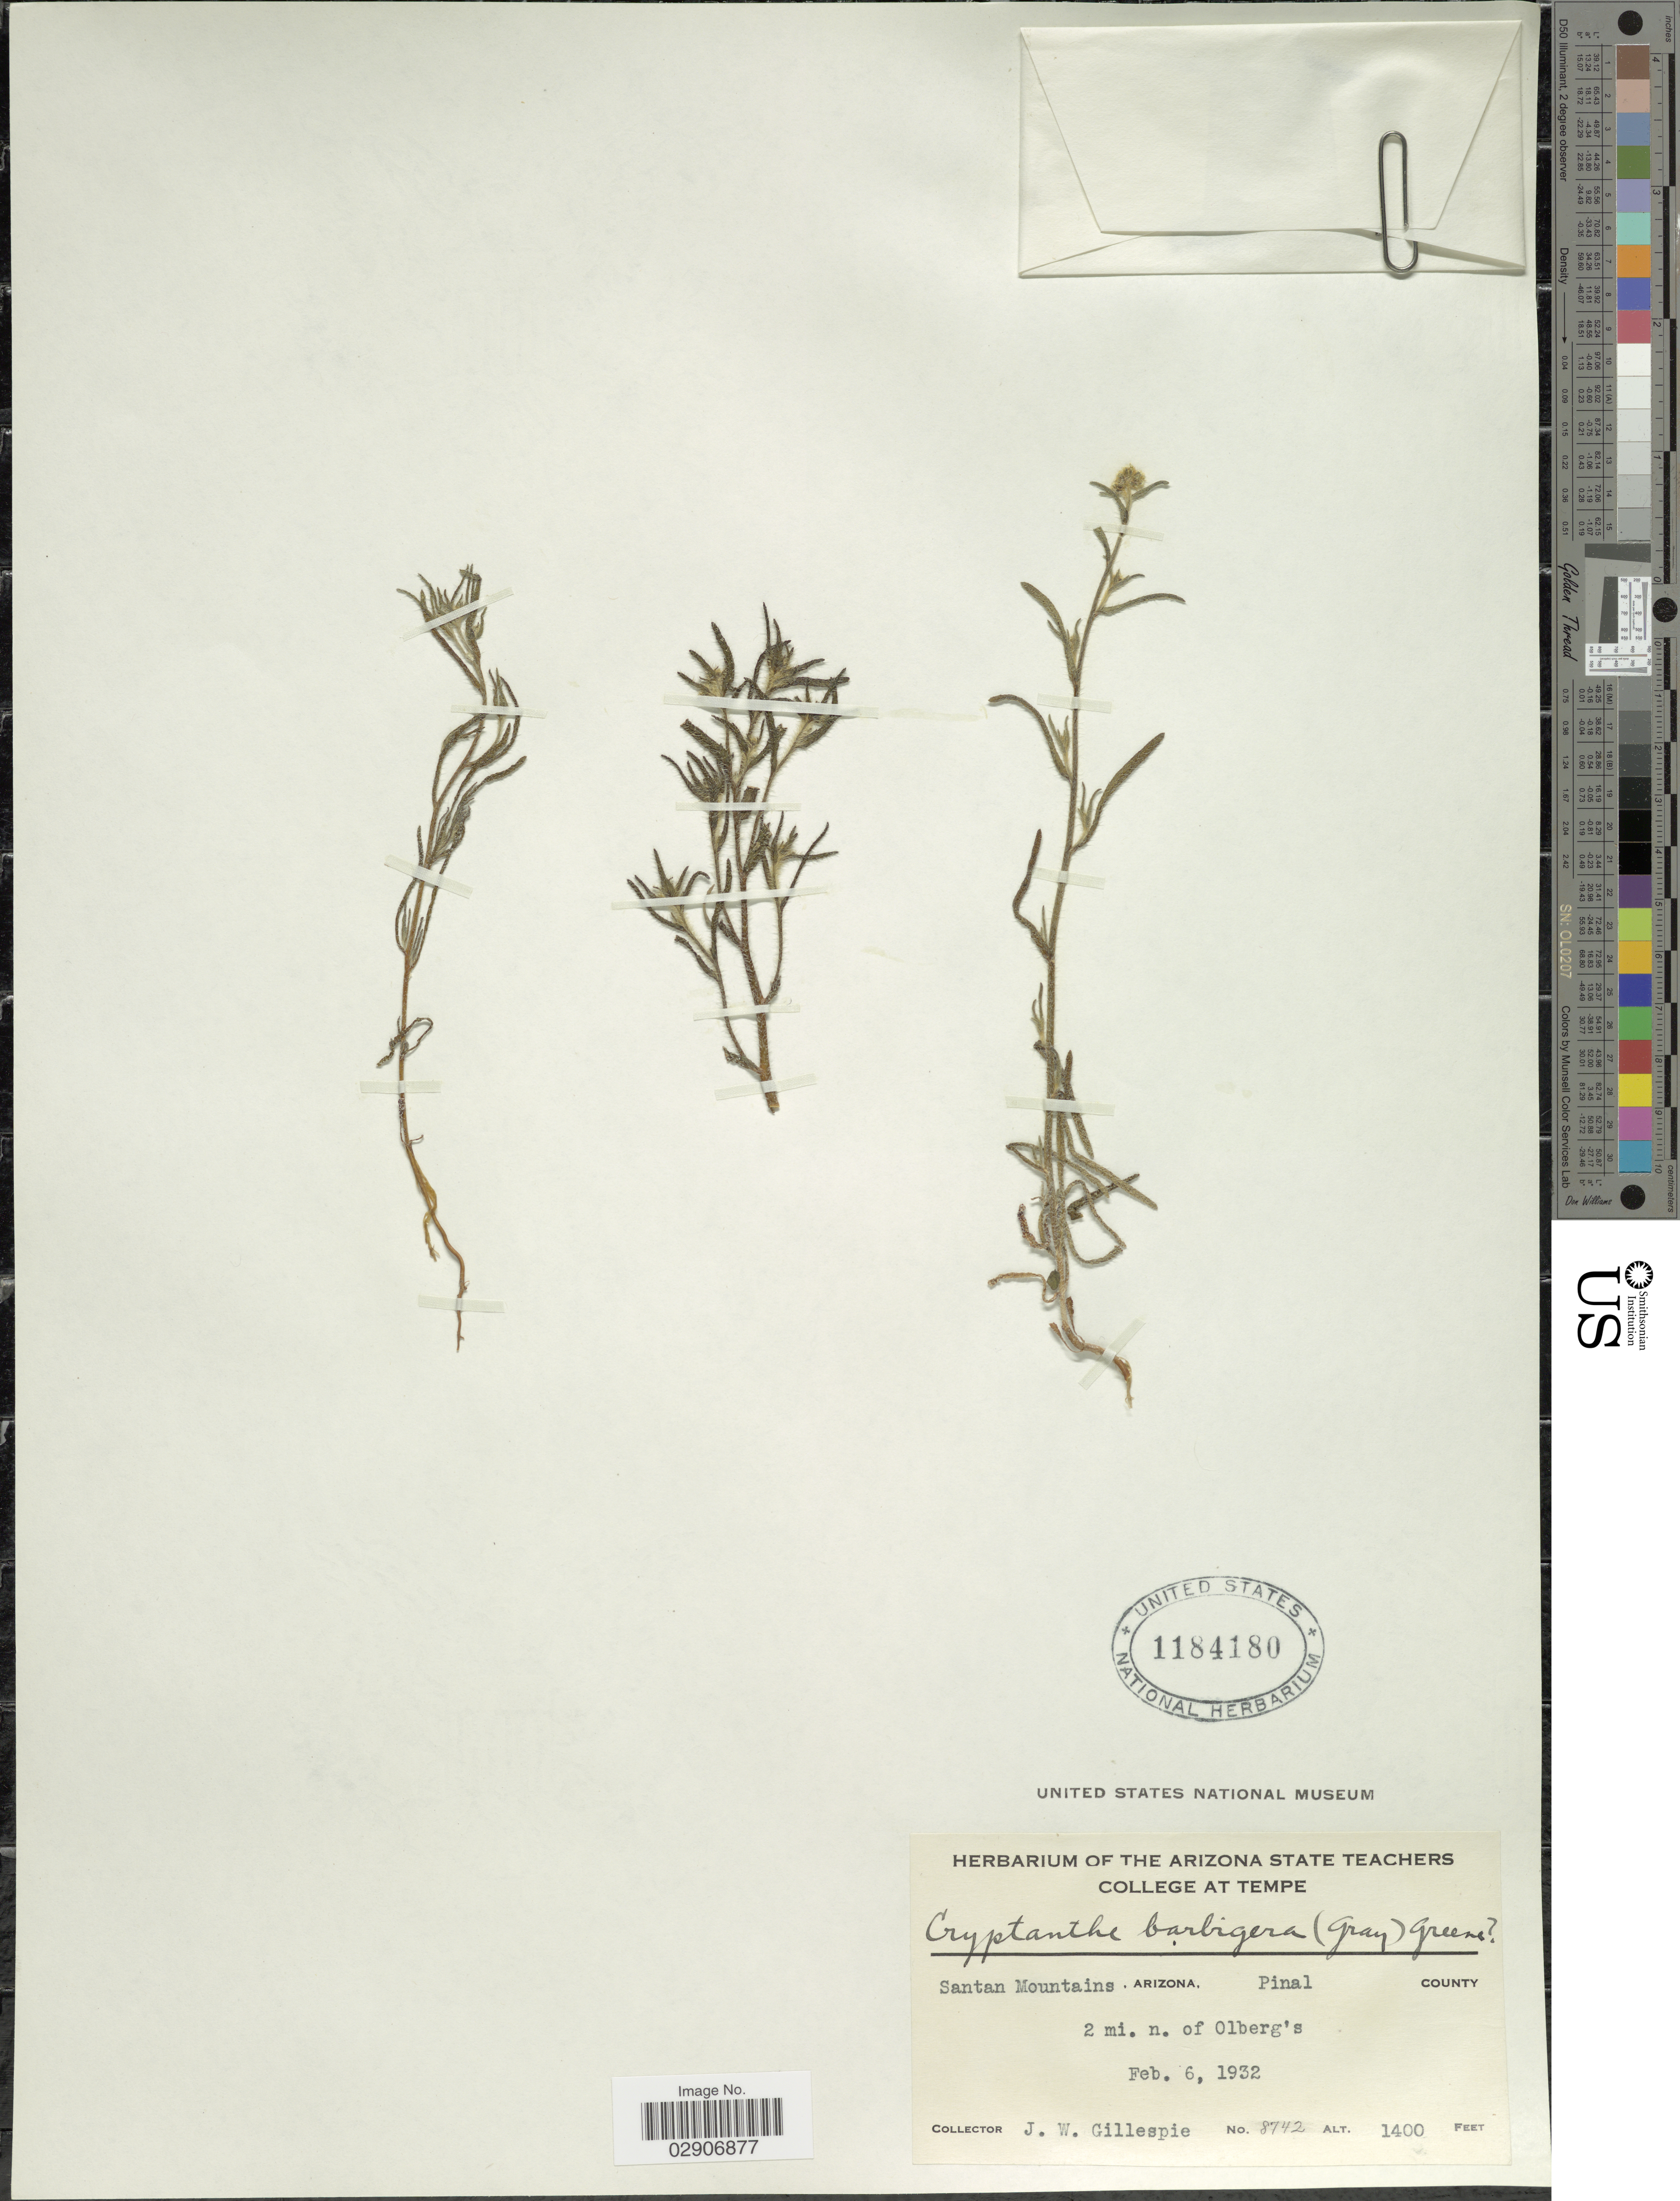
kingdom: Plantae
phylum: Tracheophyta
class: Magnoliopsida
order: Boraginales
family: Boraginaceae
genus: Cryptantha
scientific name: Cryptantha barbigera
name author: (A. Gray) Greene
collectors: J. W. Gillespie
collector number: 8742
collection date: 1932-02-06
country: United States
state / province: Arizona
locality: Santan Mountains. Pinal County. 2 mi. n. of Olberg's.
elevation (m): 427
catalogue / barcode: US 1184180